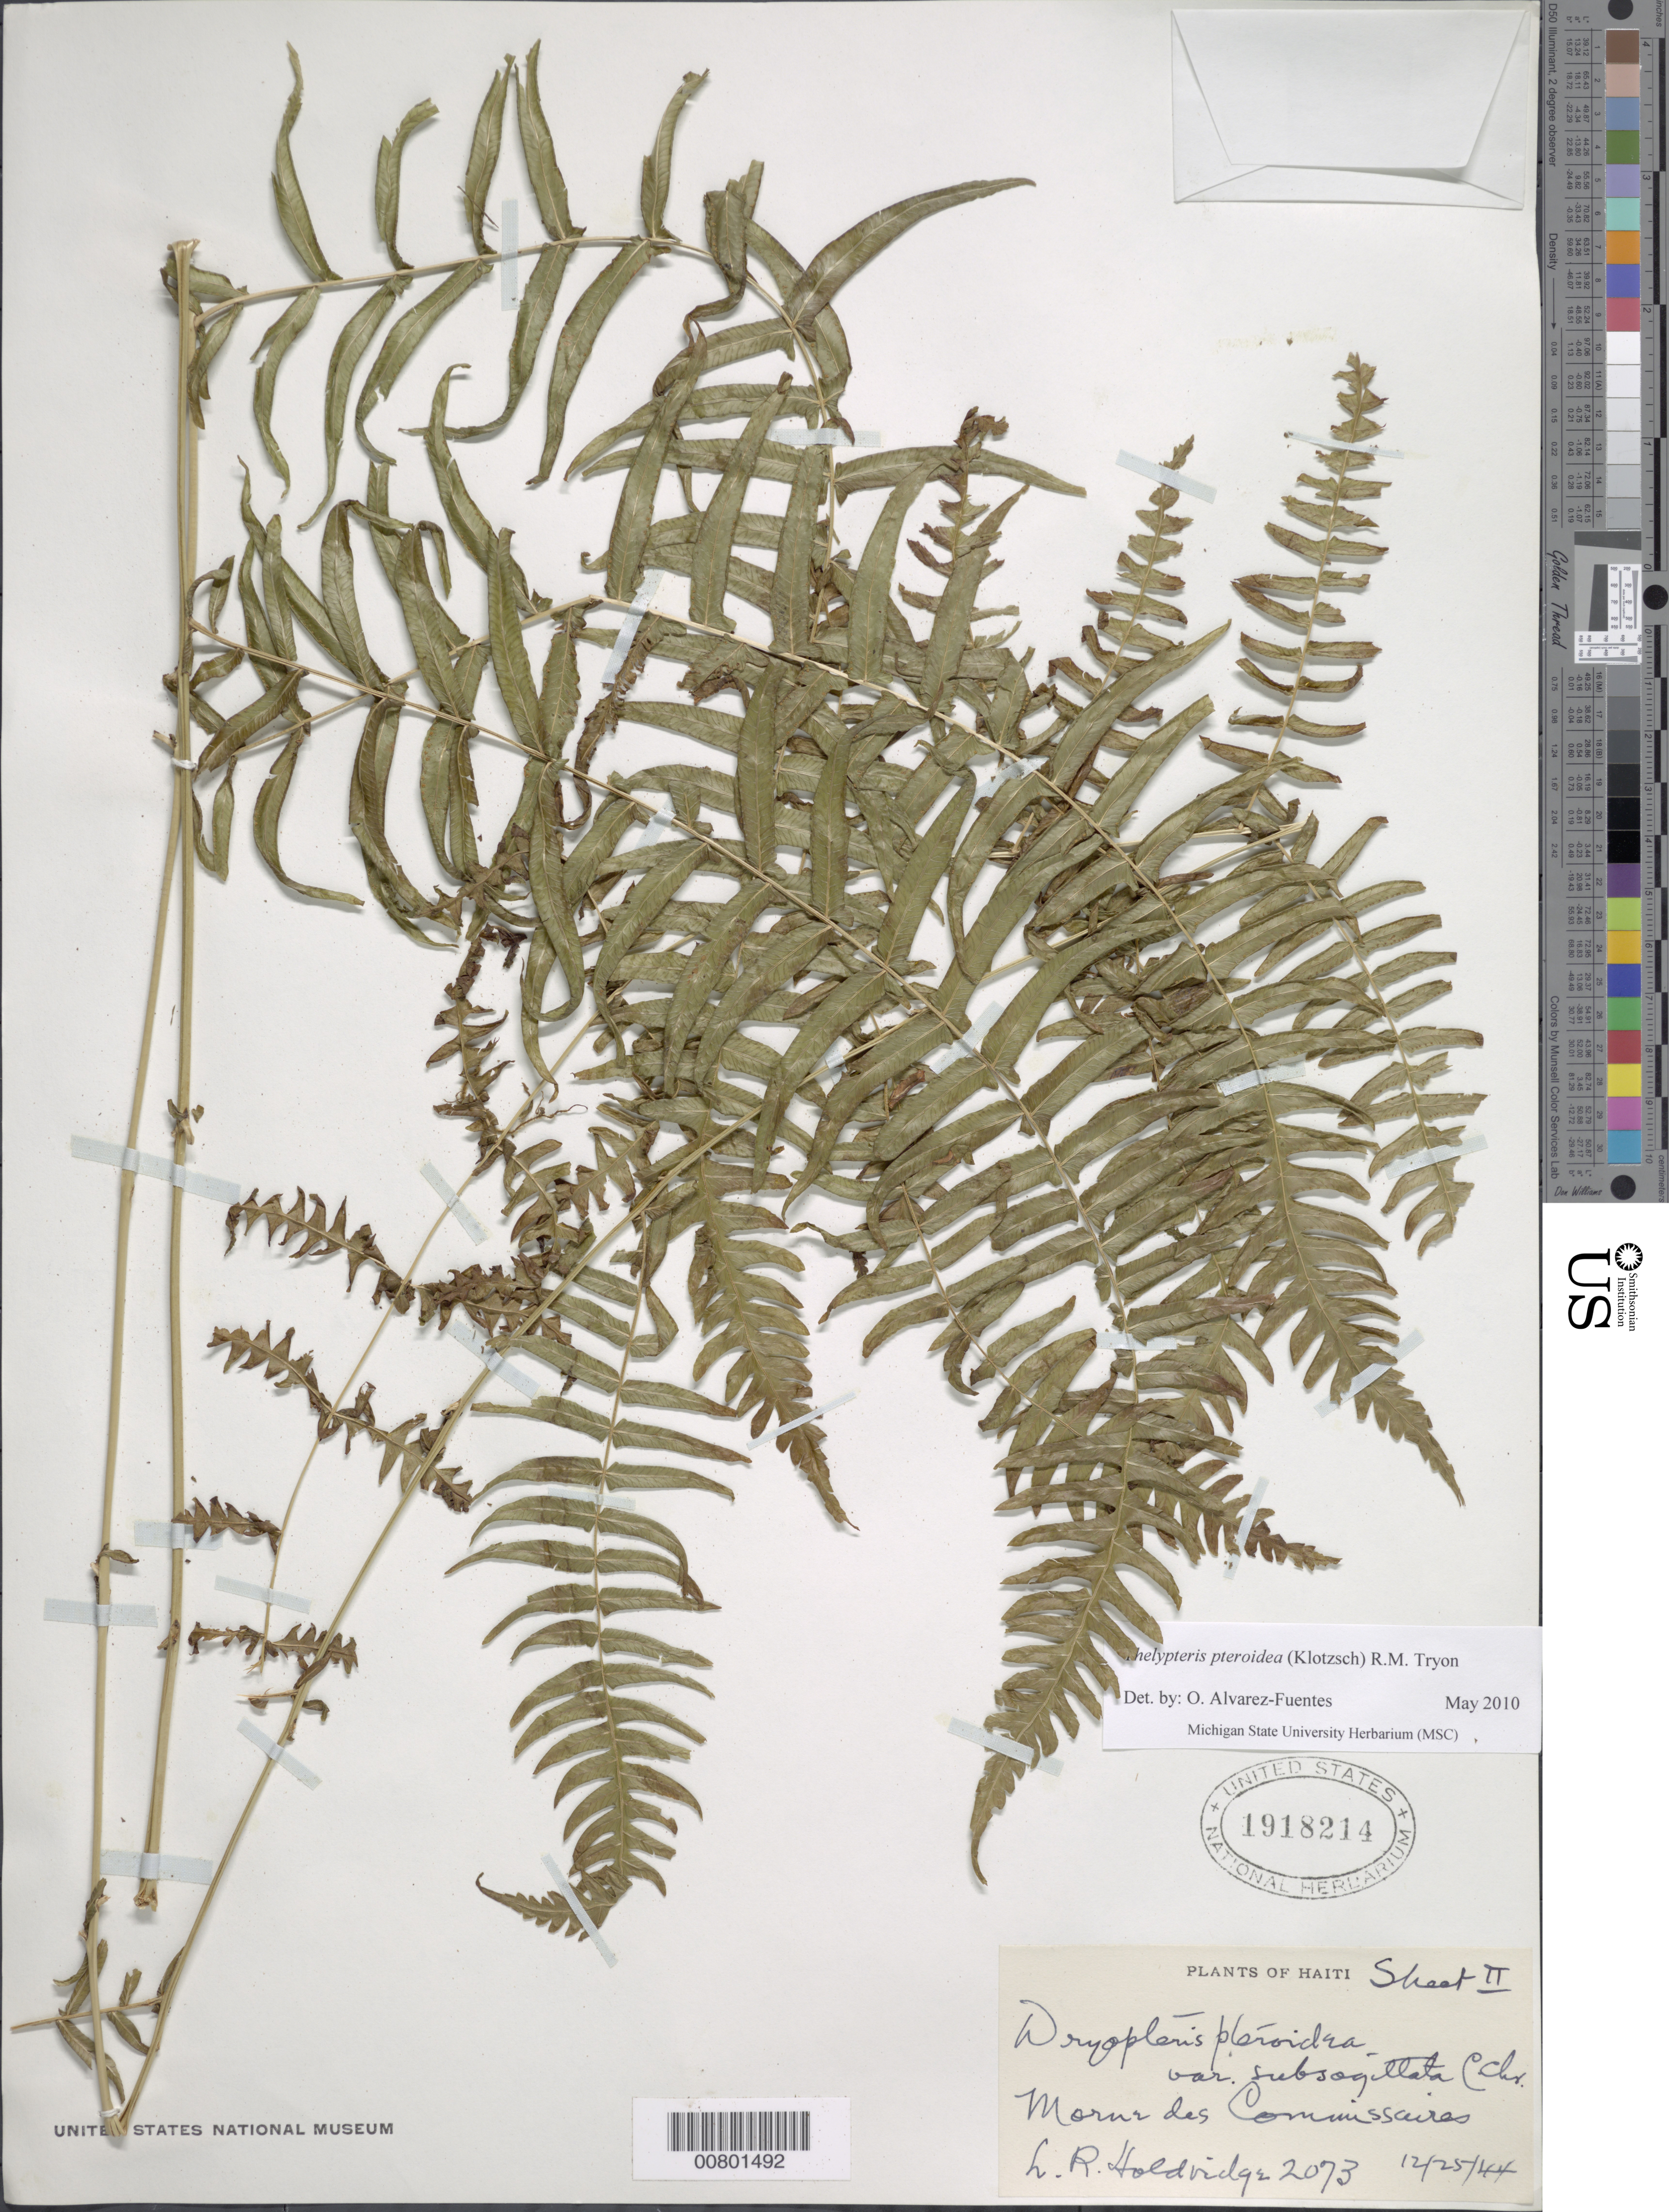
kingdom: Plantae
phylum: Tracheophyta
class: Polypodiopsida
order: Polypodiales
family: Thelypteridaceae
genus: Amauropelta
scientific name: Amauropelta pteroidea (Klotzsch) comb. nov., ined 2015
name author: (Klotzsch)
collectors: L. Holdridge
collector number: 2073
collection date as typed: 25 Dec 1944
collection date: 1944-12-25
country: Haiti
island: Hispaniola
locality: Savane St. Louis, M. Des Commissaires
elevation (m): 1650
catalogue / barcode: US 1918214